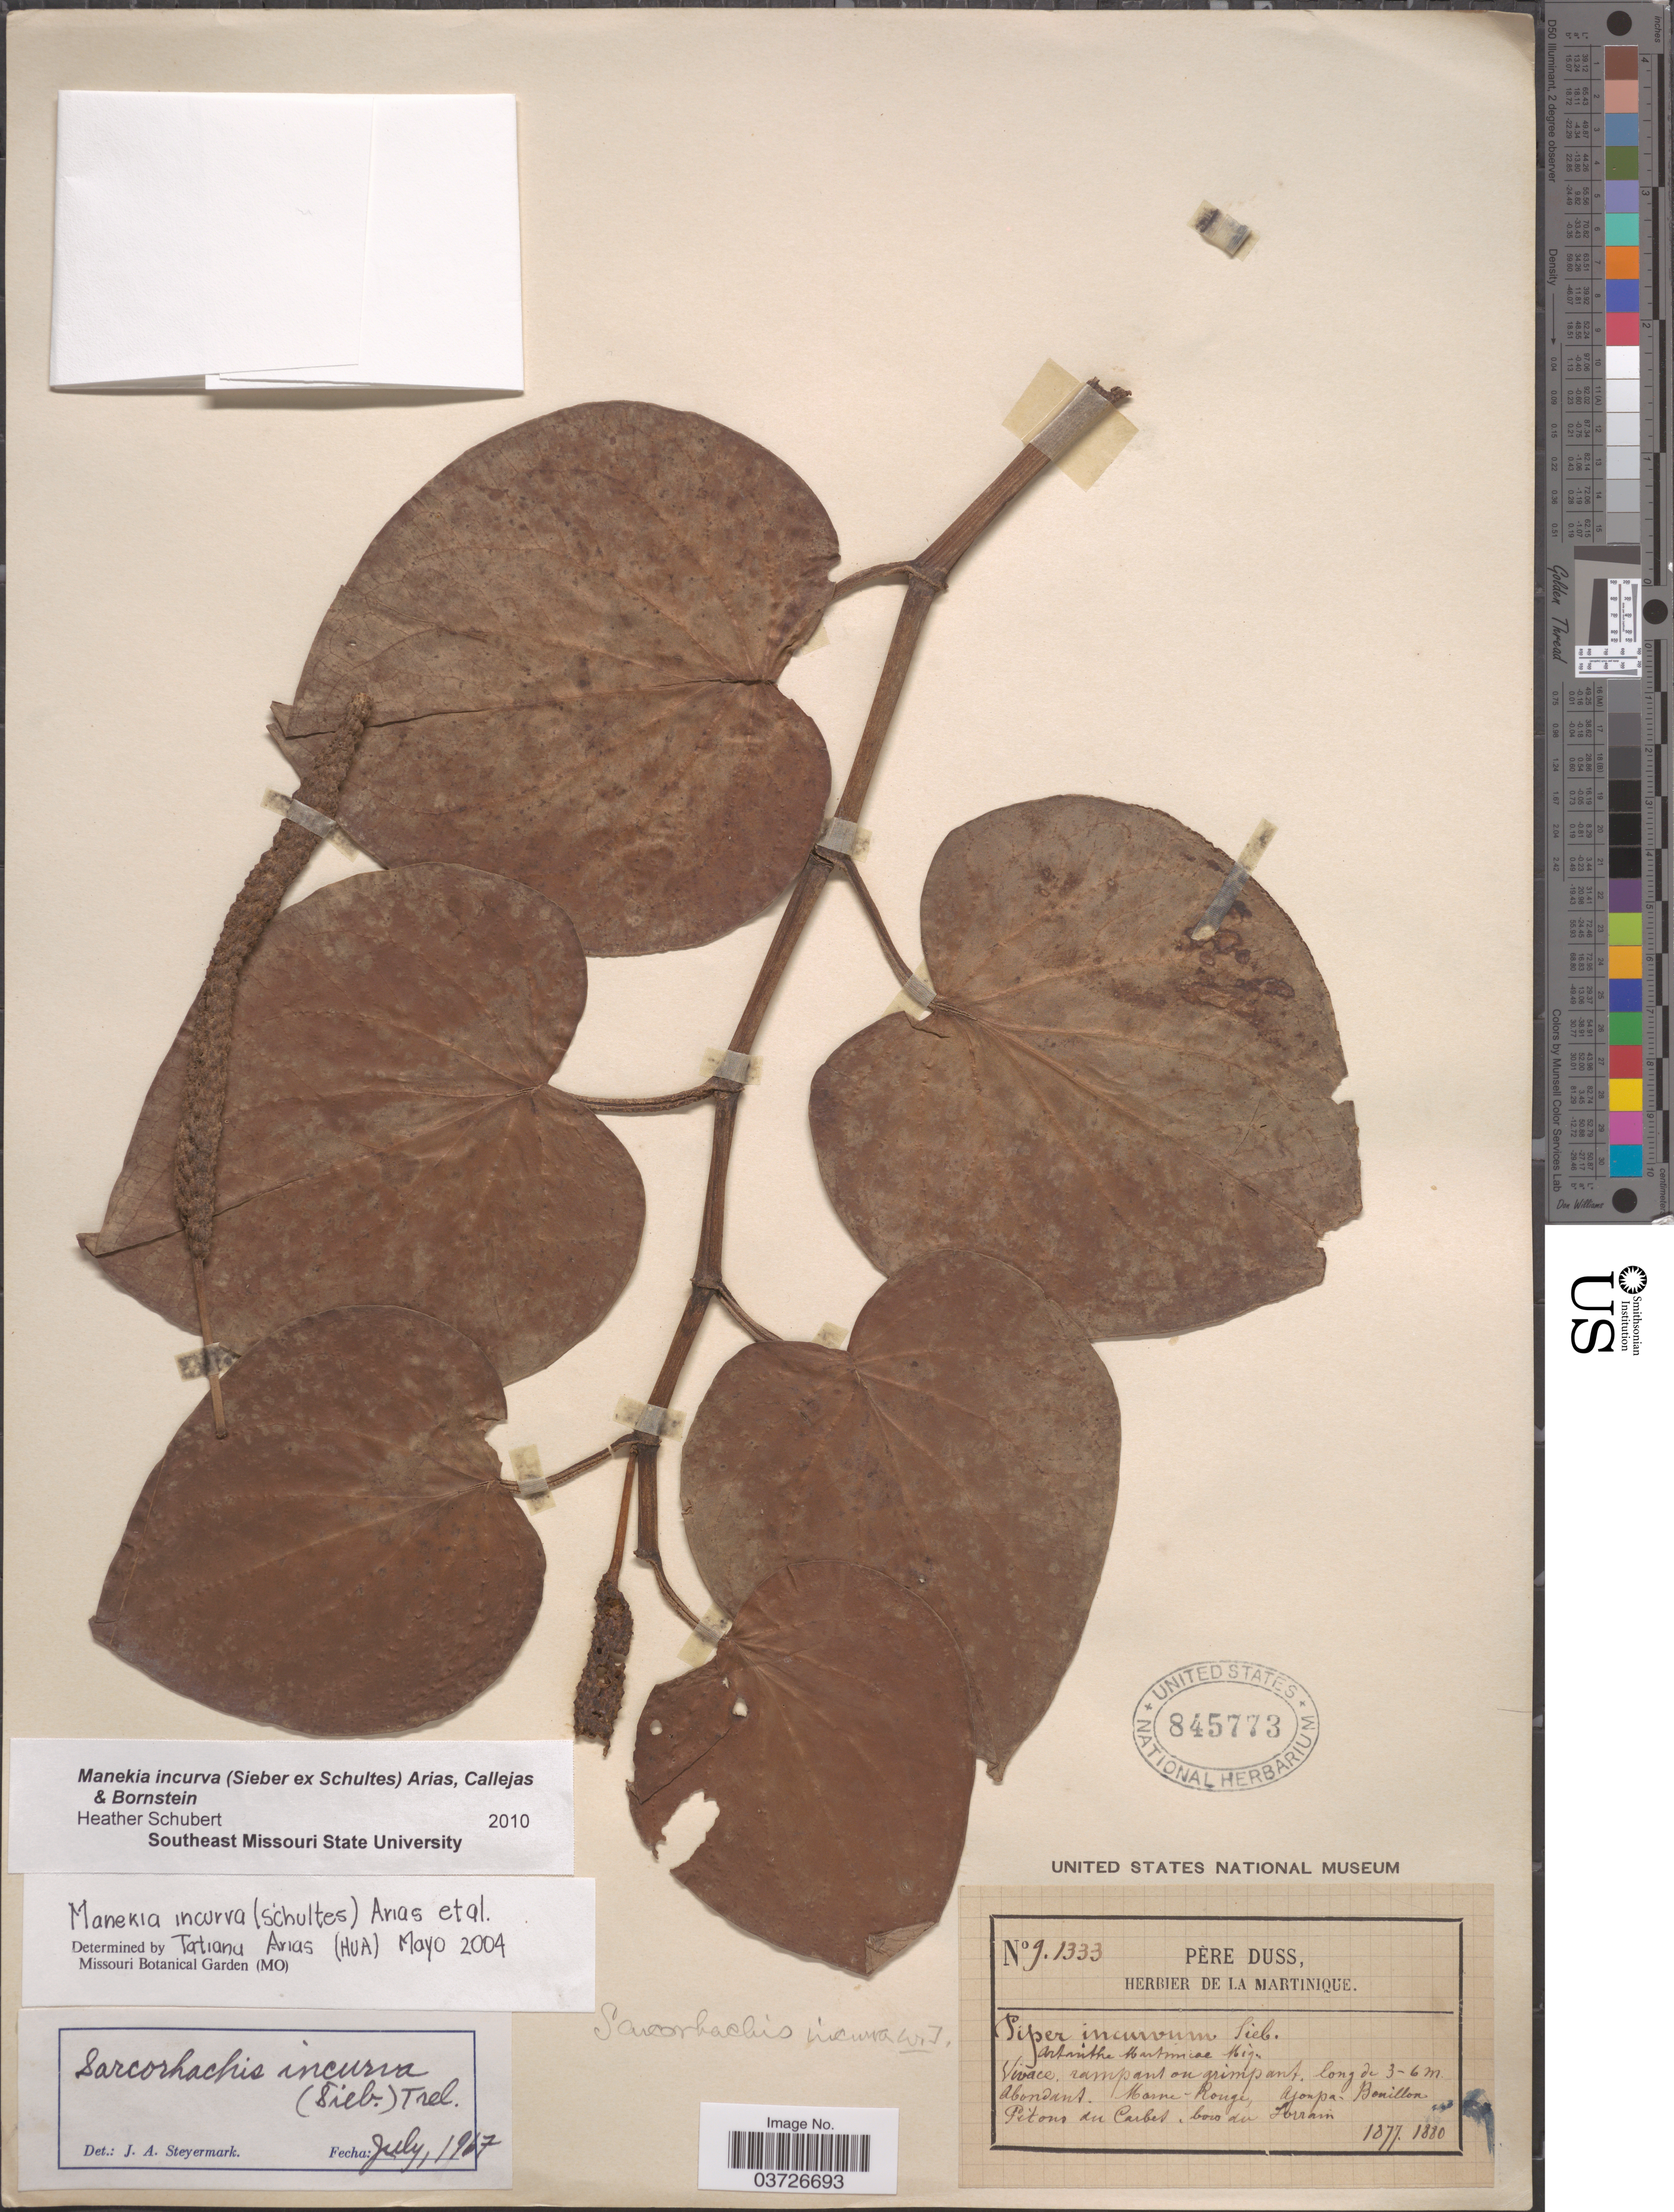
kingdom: Plantae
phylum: Tracheophyta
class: Magnoliopsida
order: Piperales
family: Piperaceae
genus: Manekia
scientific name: Manekia incurva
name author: (Sieber ex Schult.) T. Arias et al.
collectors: Père Duss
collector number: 91333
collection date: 1877/1880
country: Martinique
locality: Marne-Rouge, Ajonpa-Bouillon. Pitons du Carbet, bois du terrain.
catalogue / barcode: US 845773